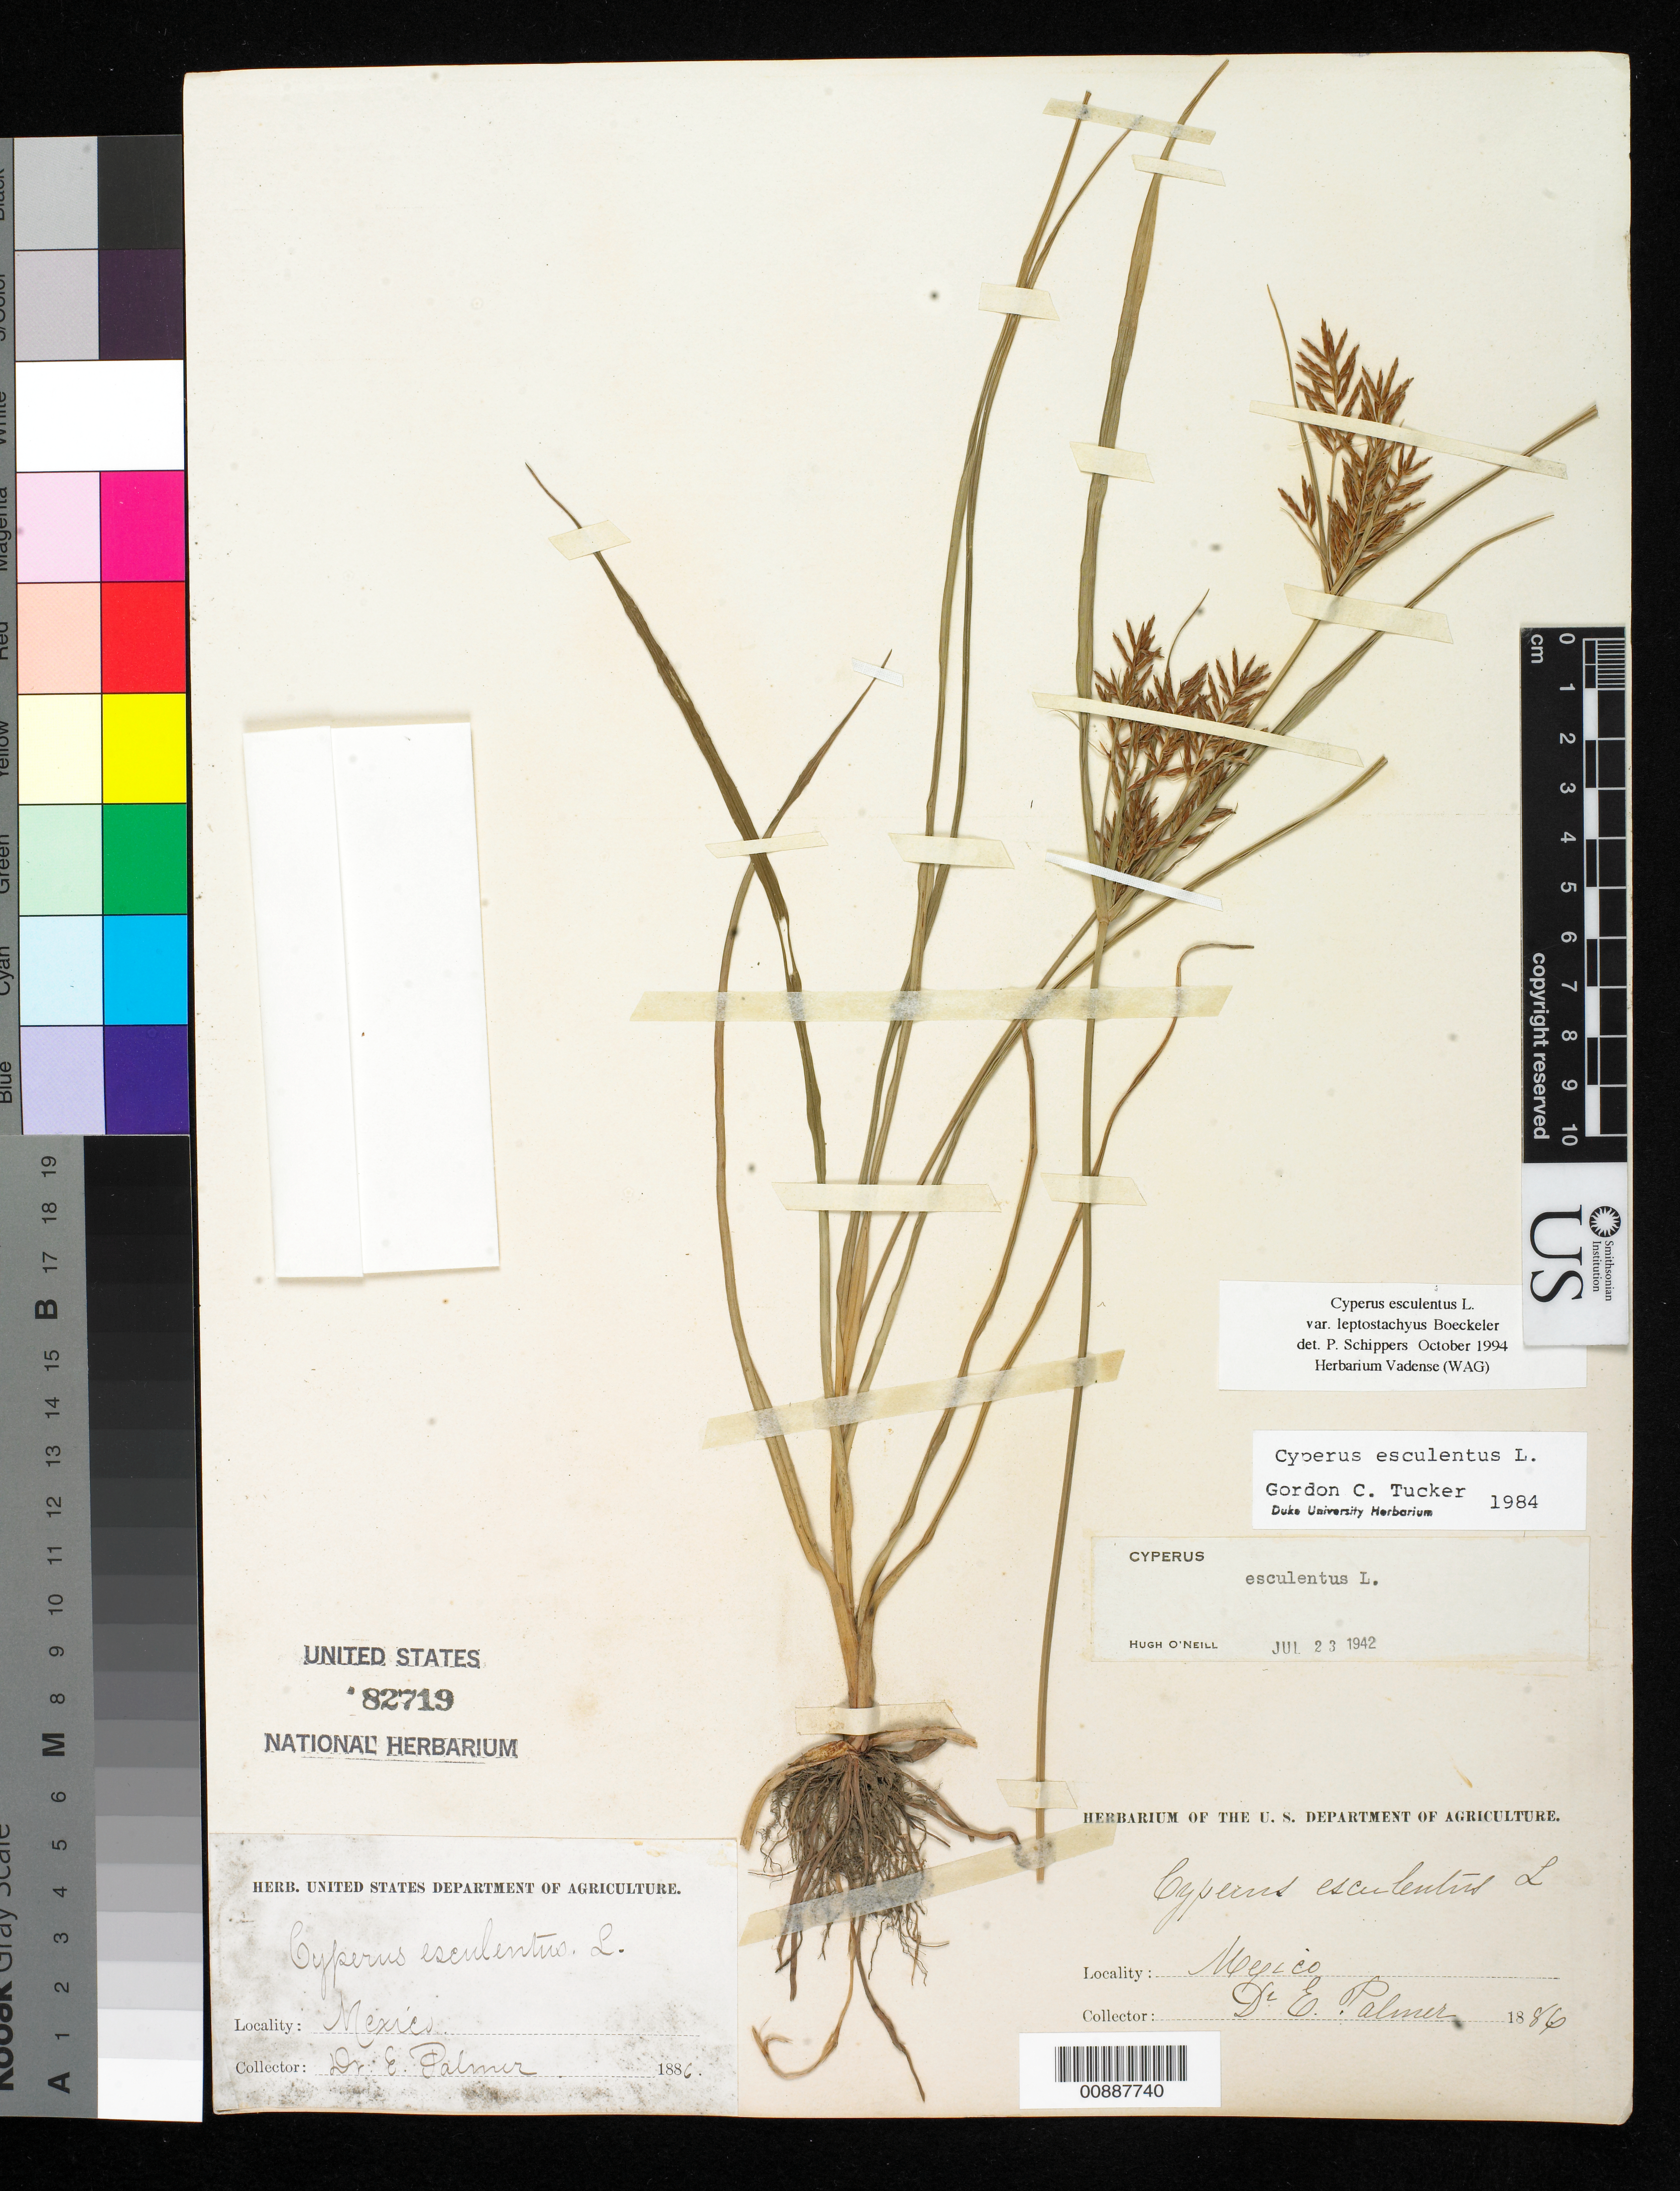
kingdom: Plantae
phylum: Tracheophyta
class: Liliopsida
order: Poales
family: Cyperaceae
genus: Cyperus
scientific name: Cyperus esculentus var. leptostachyus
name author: Boeckeler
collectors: E. Palmer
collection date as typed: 1886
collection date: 1886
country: Mexico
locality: Mexico.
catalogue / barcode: US 82719